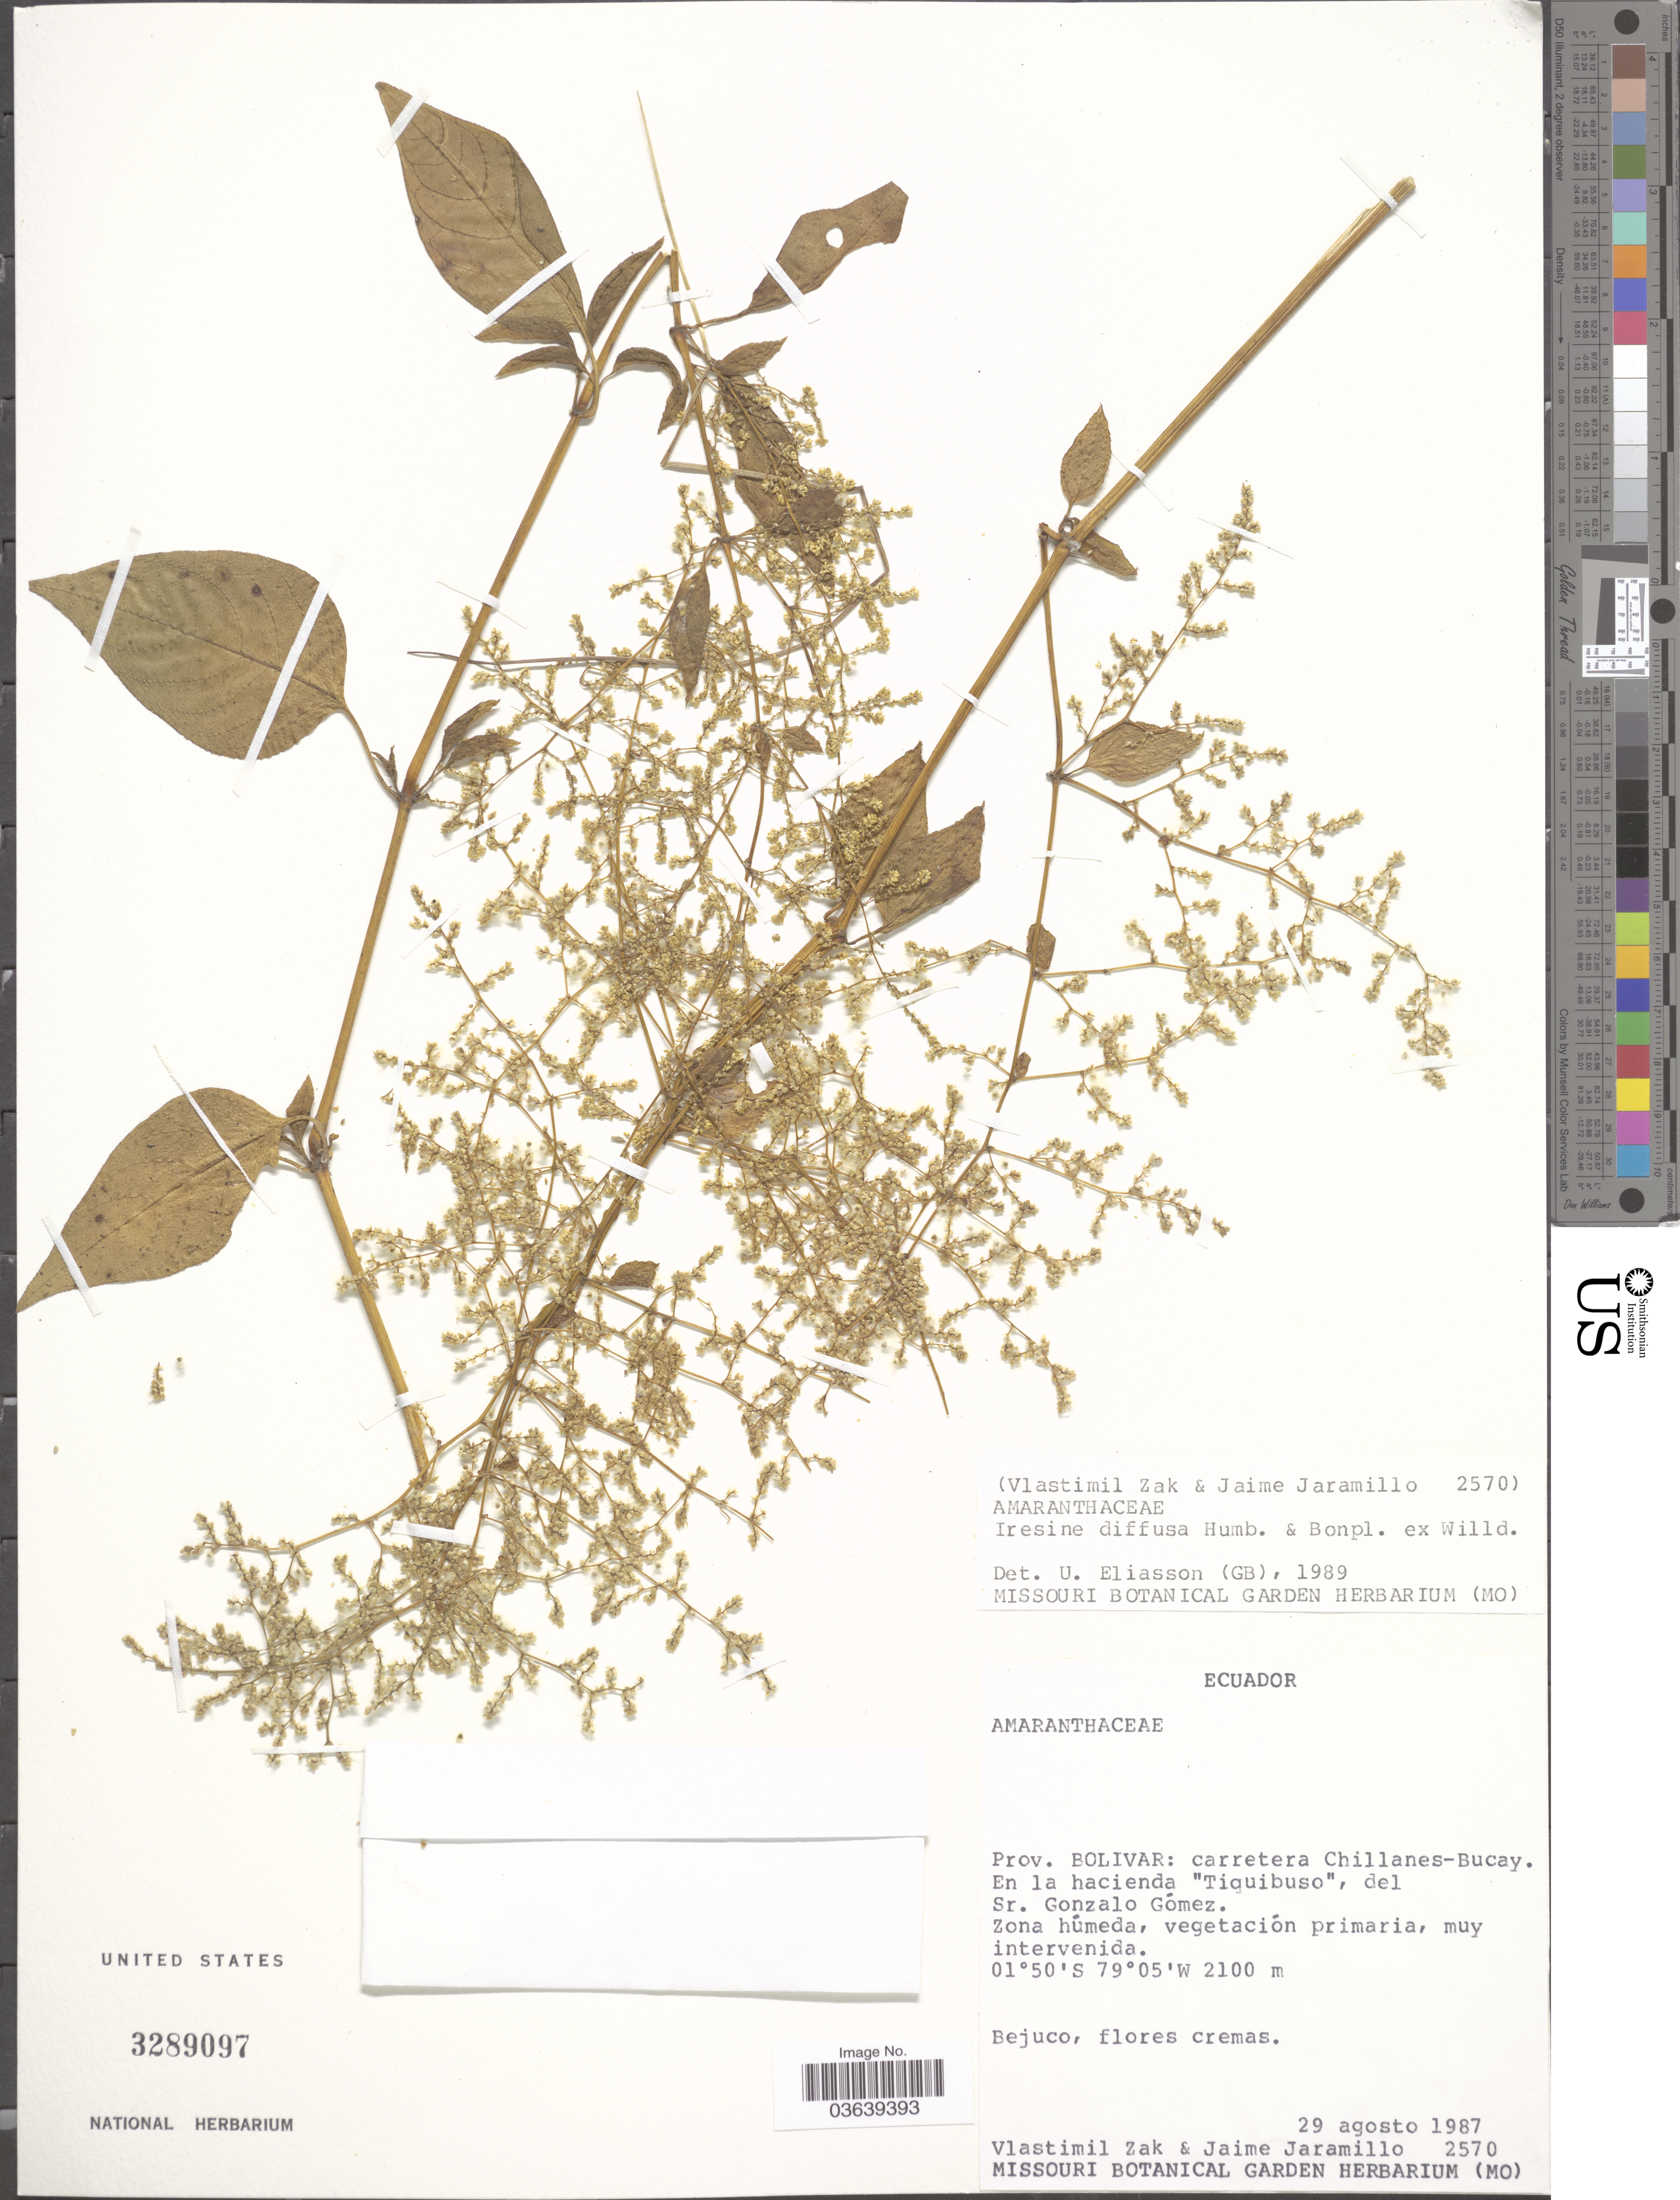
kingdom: Plantae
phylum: Tracheophyta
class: Magnoliopsida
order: Caryophyllales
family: Amaranthaceae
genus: Iresine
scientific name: Iresine diffusa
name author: Humb. & Bonpl. ex Willd.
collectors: V. Zak & J. Jaramillo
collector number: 2570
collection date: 1987-08-29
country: Ecuador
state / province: Bolívar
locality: Carretera Chillanes-Bucay. En la hacienda "Tiquibuso", del Sr. Gonzalo Gómez.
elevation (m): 2100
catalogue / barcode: US 3289097